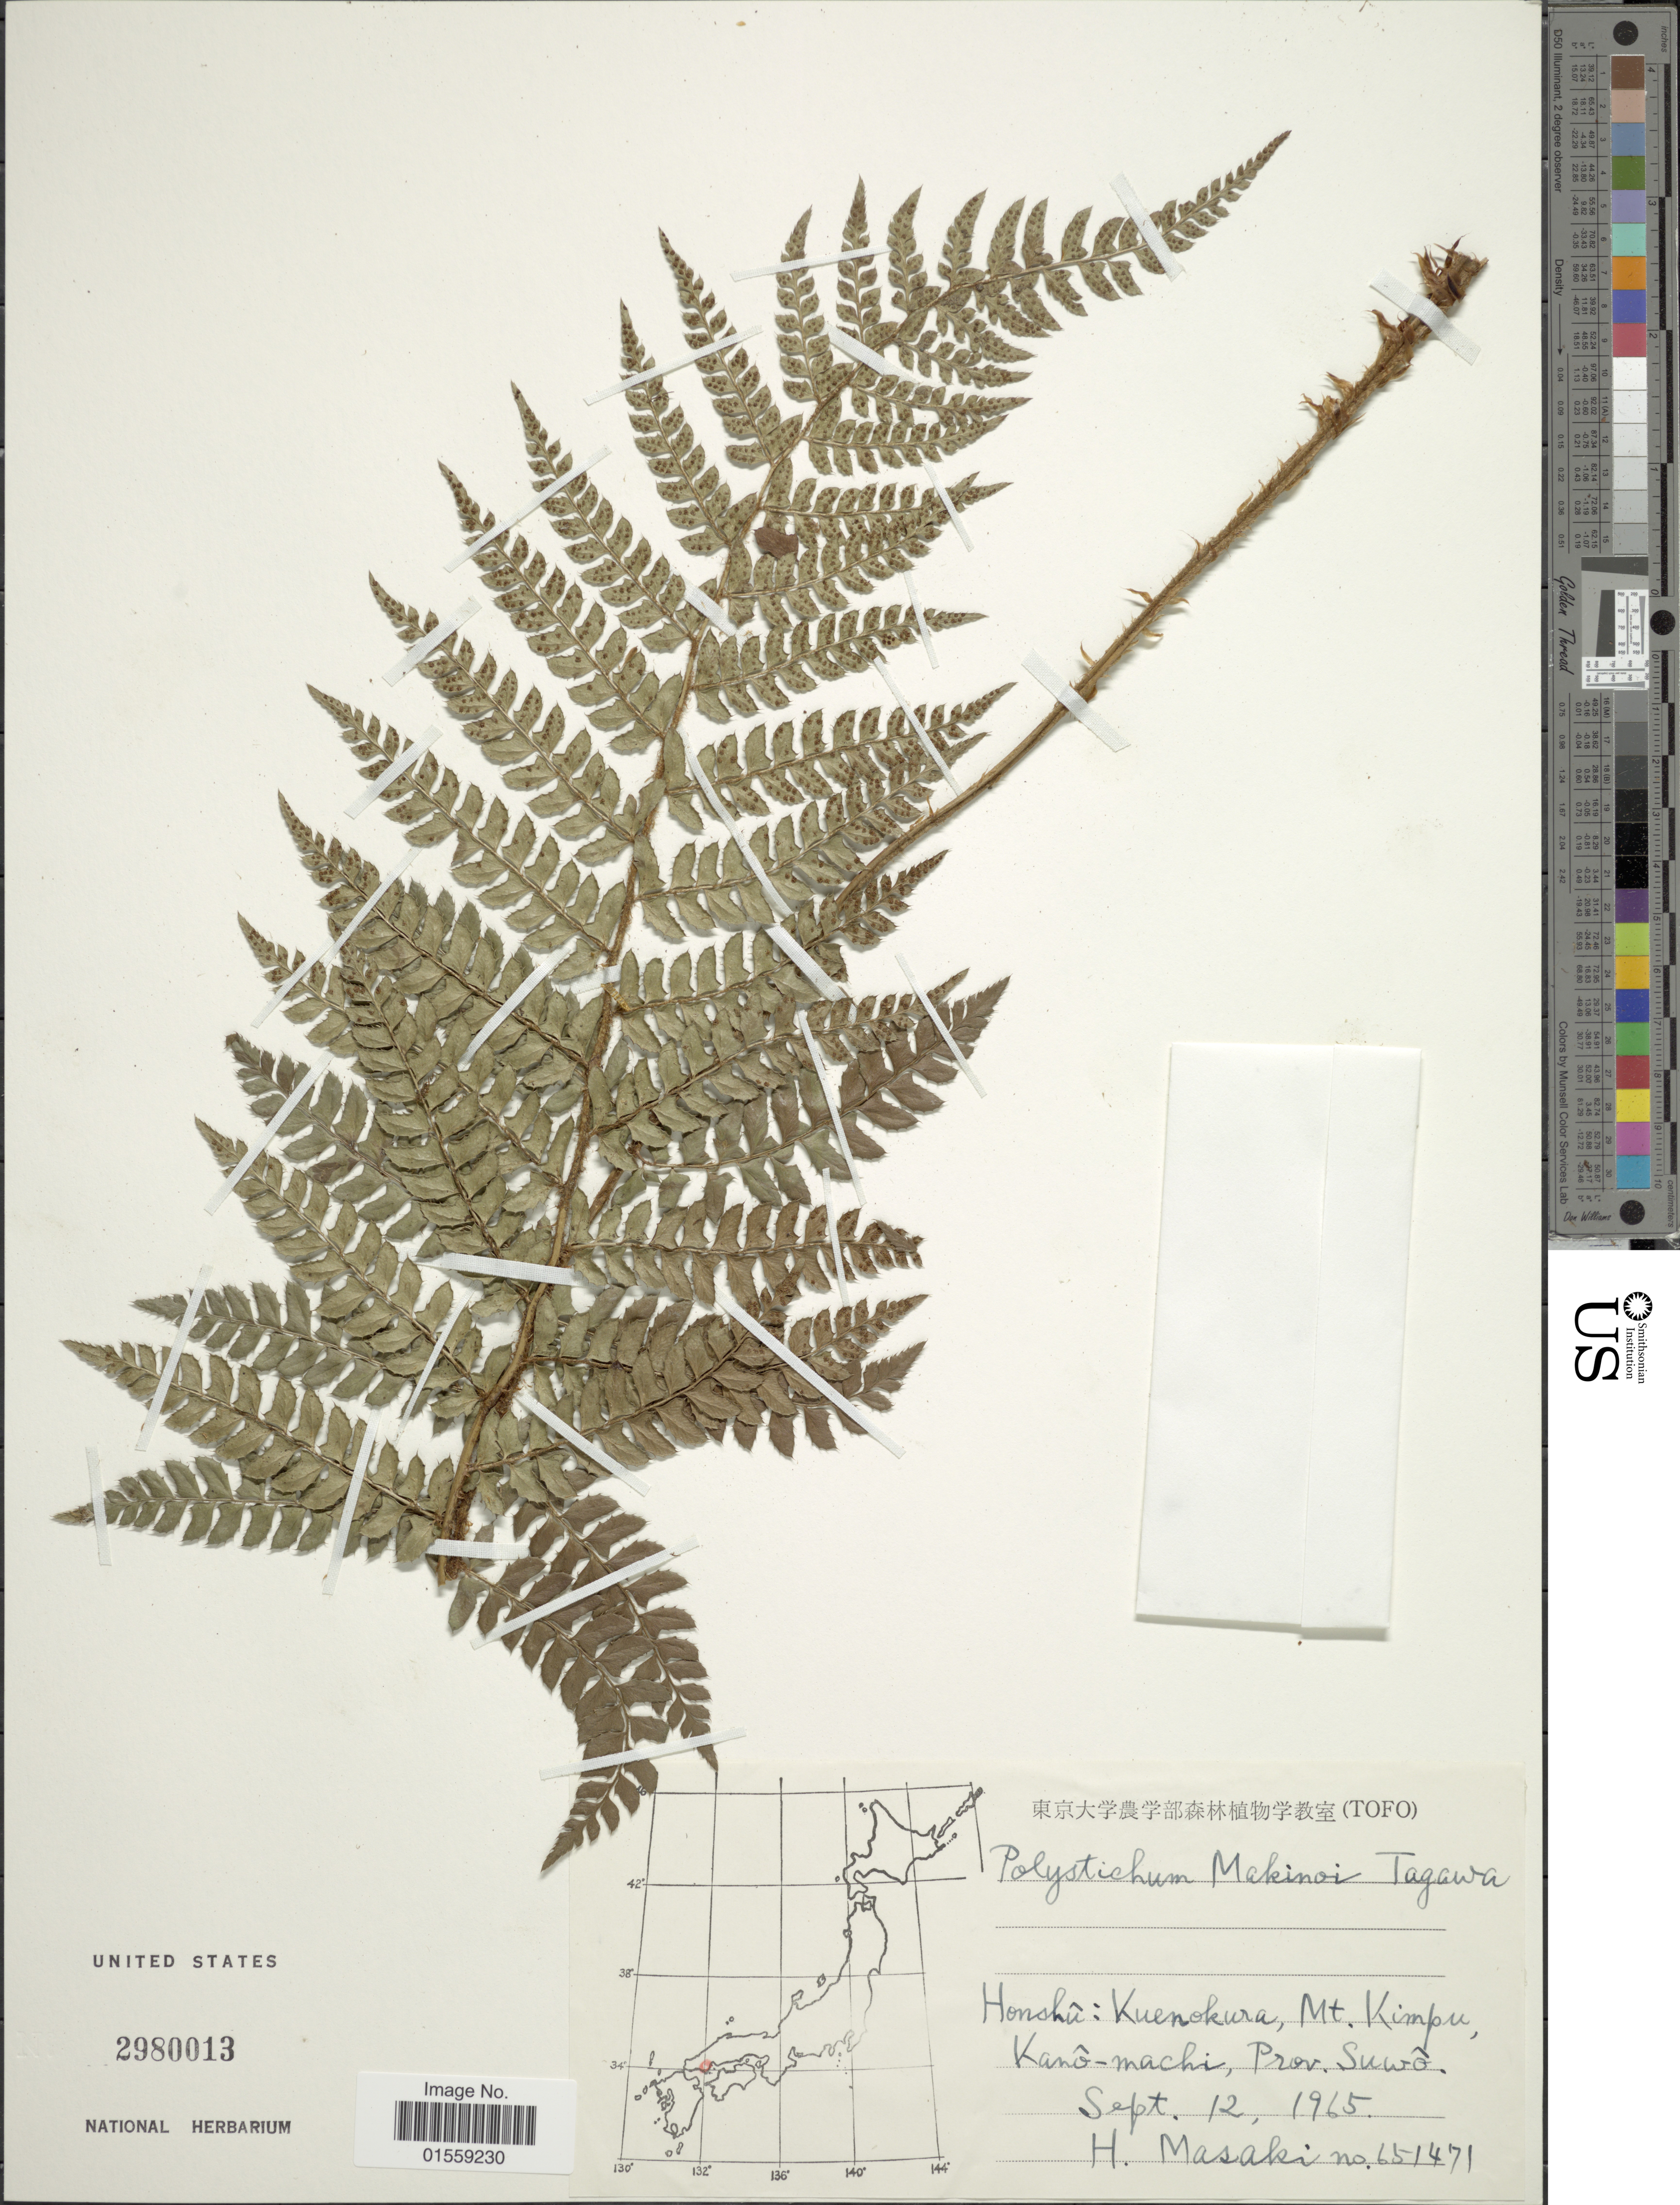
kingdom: Plantae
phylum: Tracheophyta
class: Polypodiopsida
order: Polypodiales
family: Dryopteridaceae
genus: Polystichum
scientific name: Polystichum makinoi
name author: (Tagawa) Tagawa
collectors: H. Masaki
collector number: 651471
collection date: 1965-09-12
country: Japan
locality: Honshu: Kuenokura, Mt. Kimpu, Kano-machi, Prov. Suwo.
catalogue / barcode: US 2980013